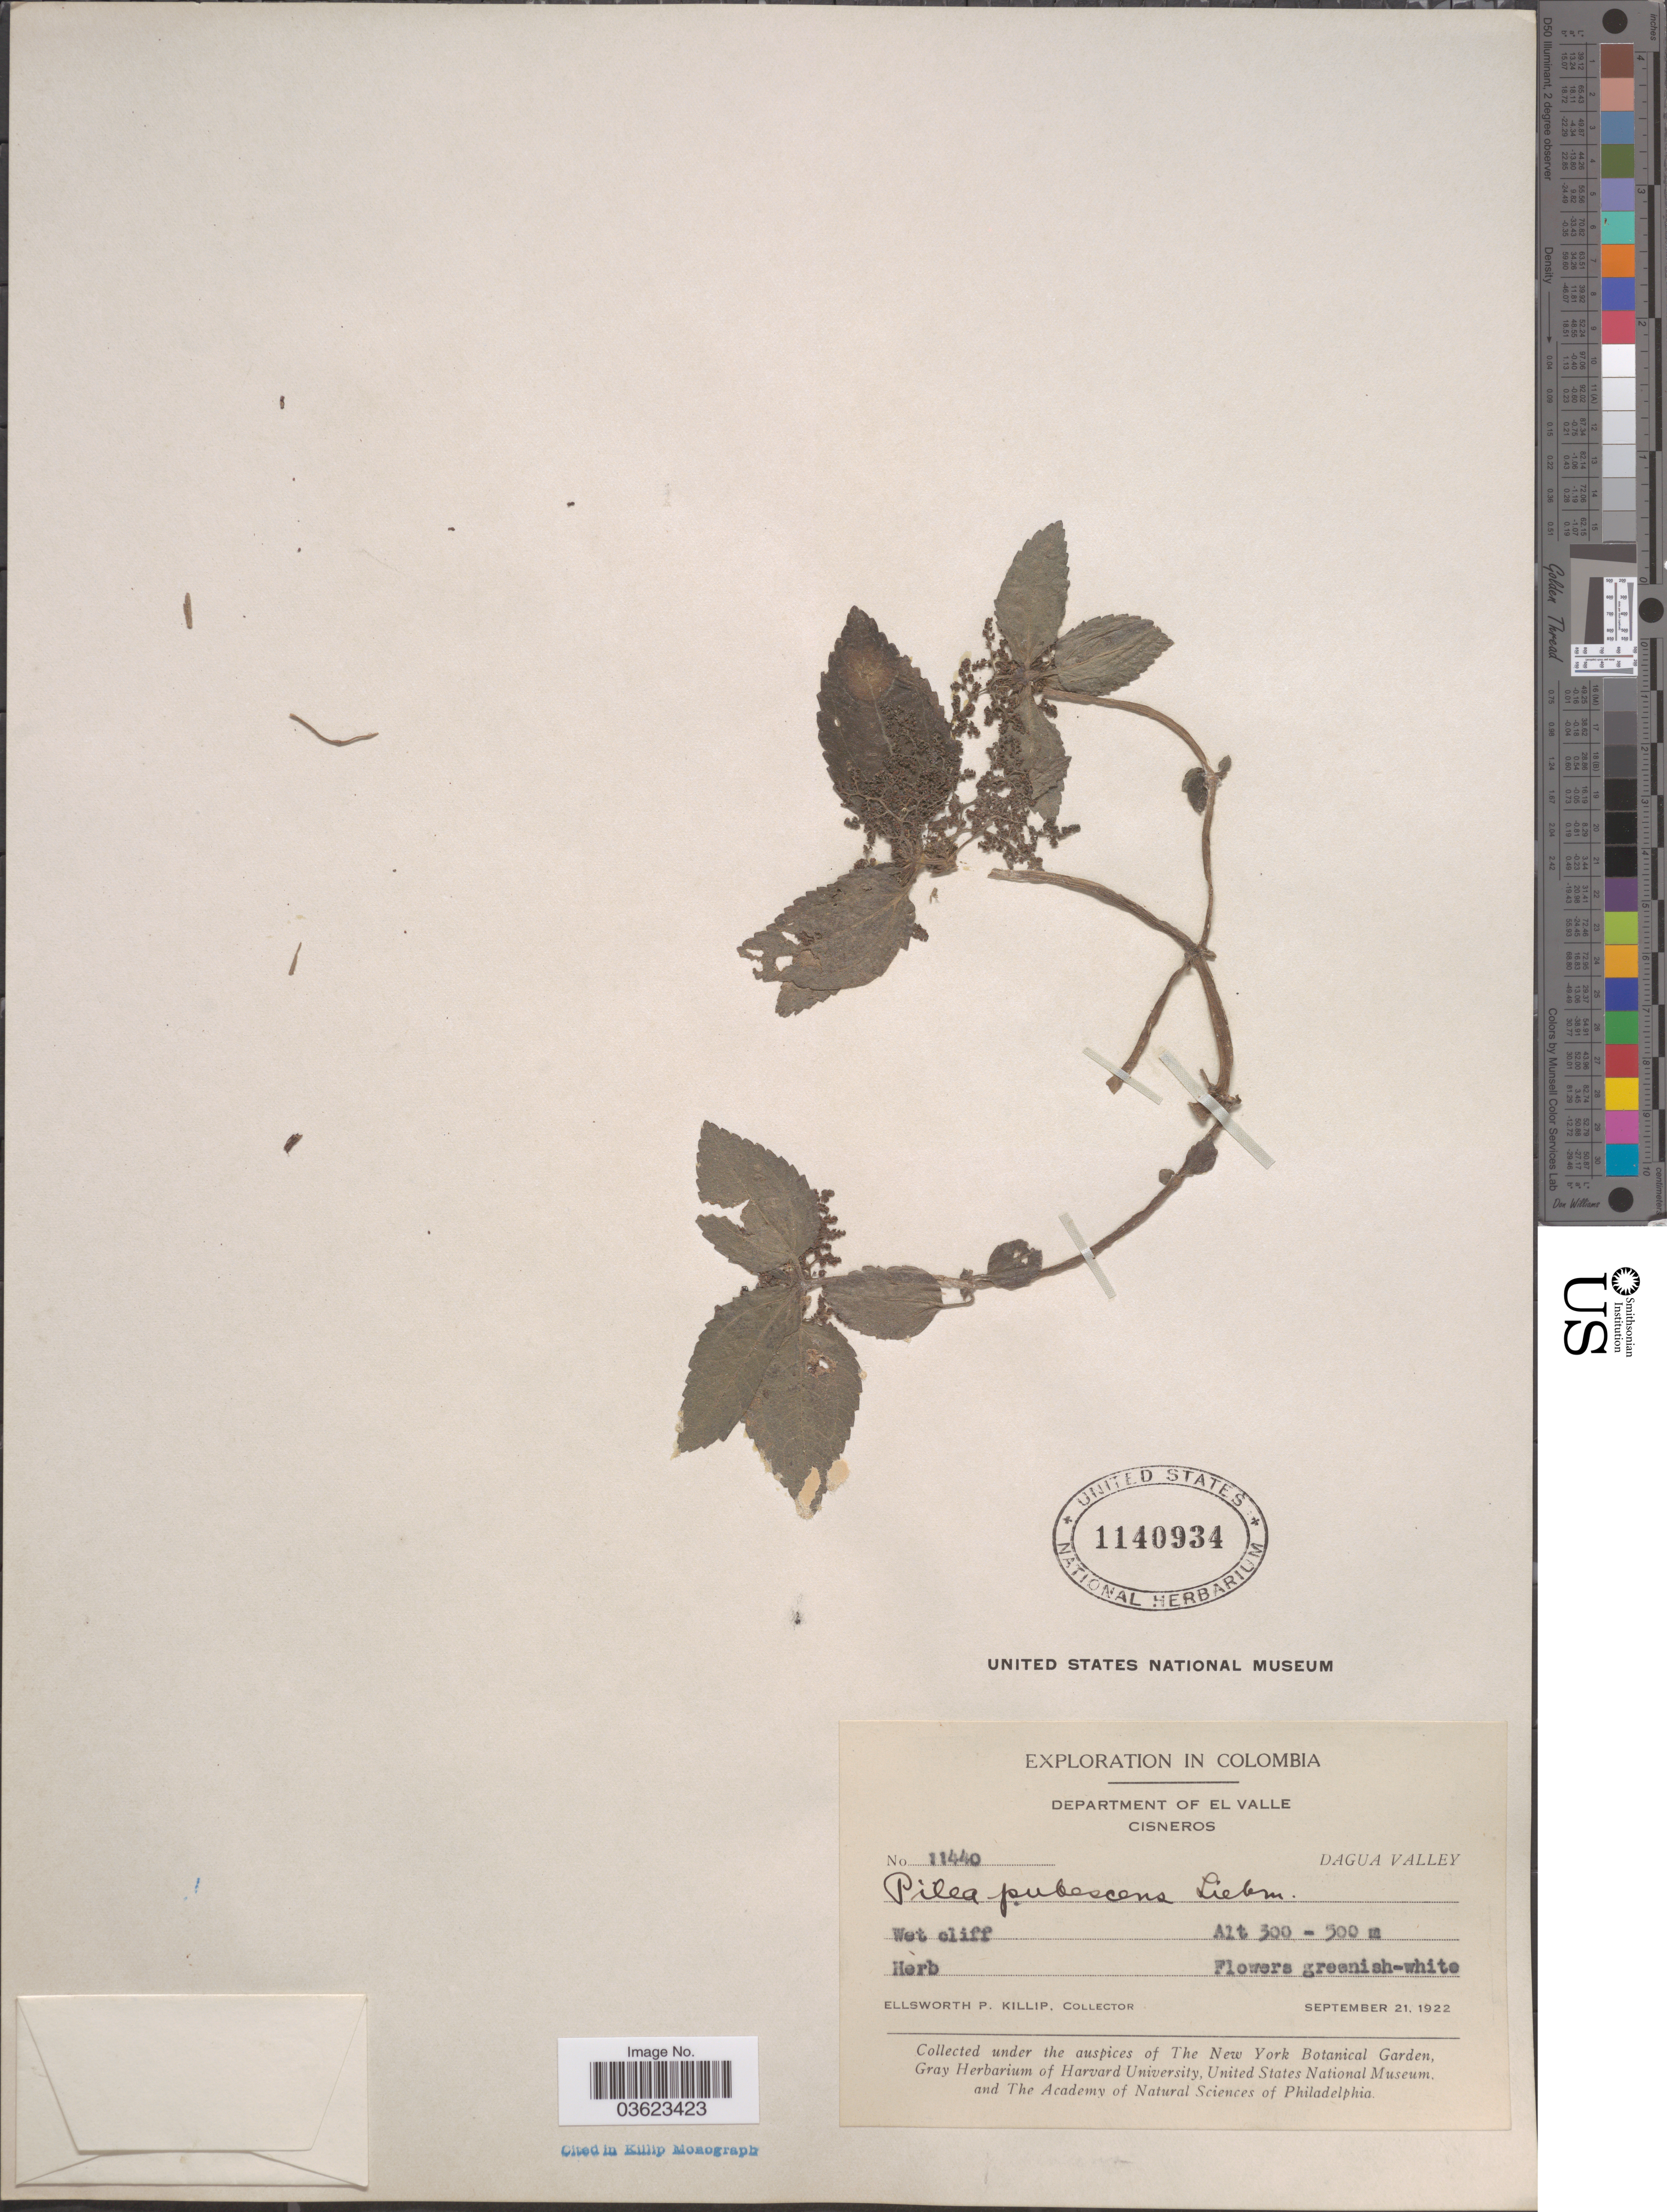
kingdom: Plantae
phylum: Tracheophyta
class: Magnoliopsida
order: Rosales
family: Urticaceae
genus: Pilea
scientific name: Pilea pubescens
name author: Liebm.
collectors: E. P. Killip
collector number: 11440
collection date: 1922-09-21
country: Colombia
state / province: Valle del Cauca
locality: Department of El Valle. Cisneros. Dagua Valley.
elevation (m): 300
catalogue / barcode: US 1140934